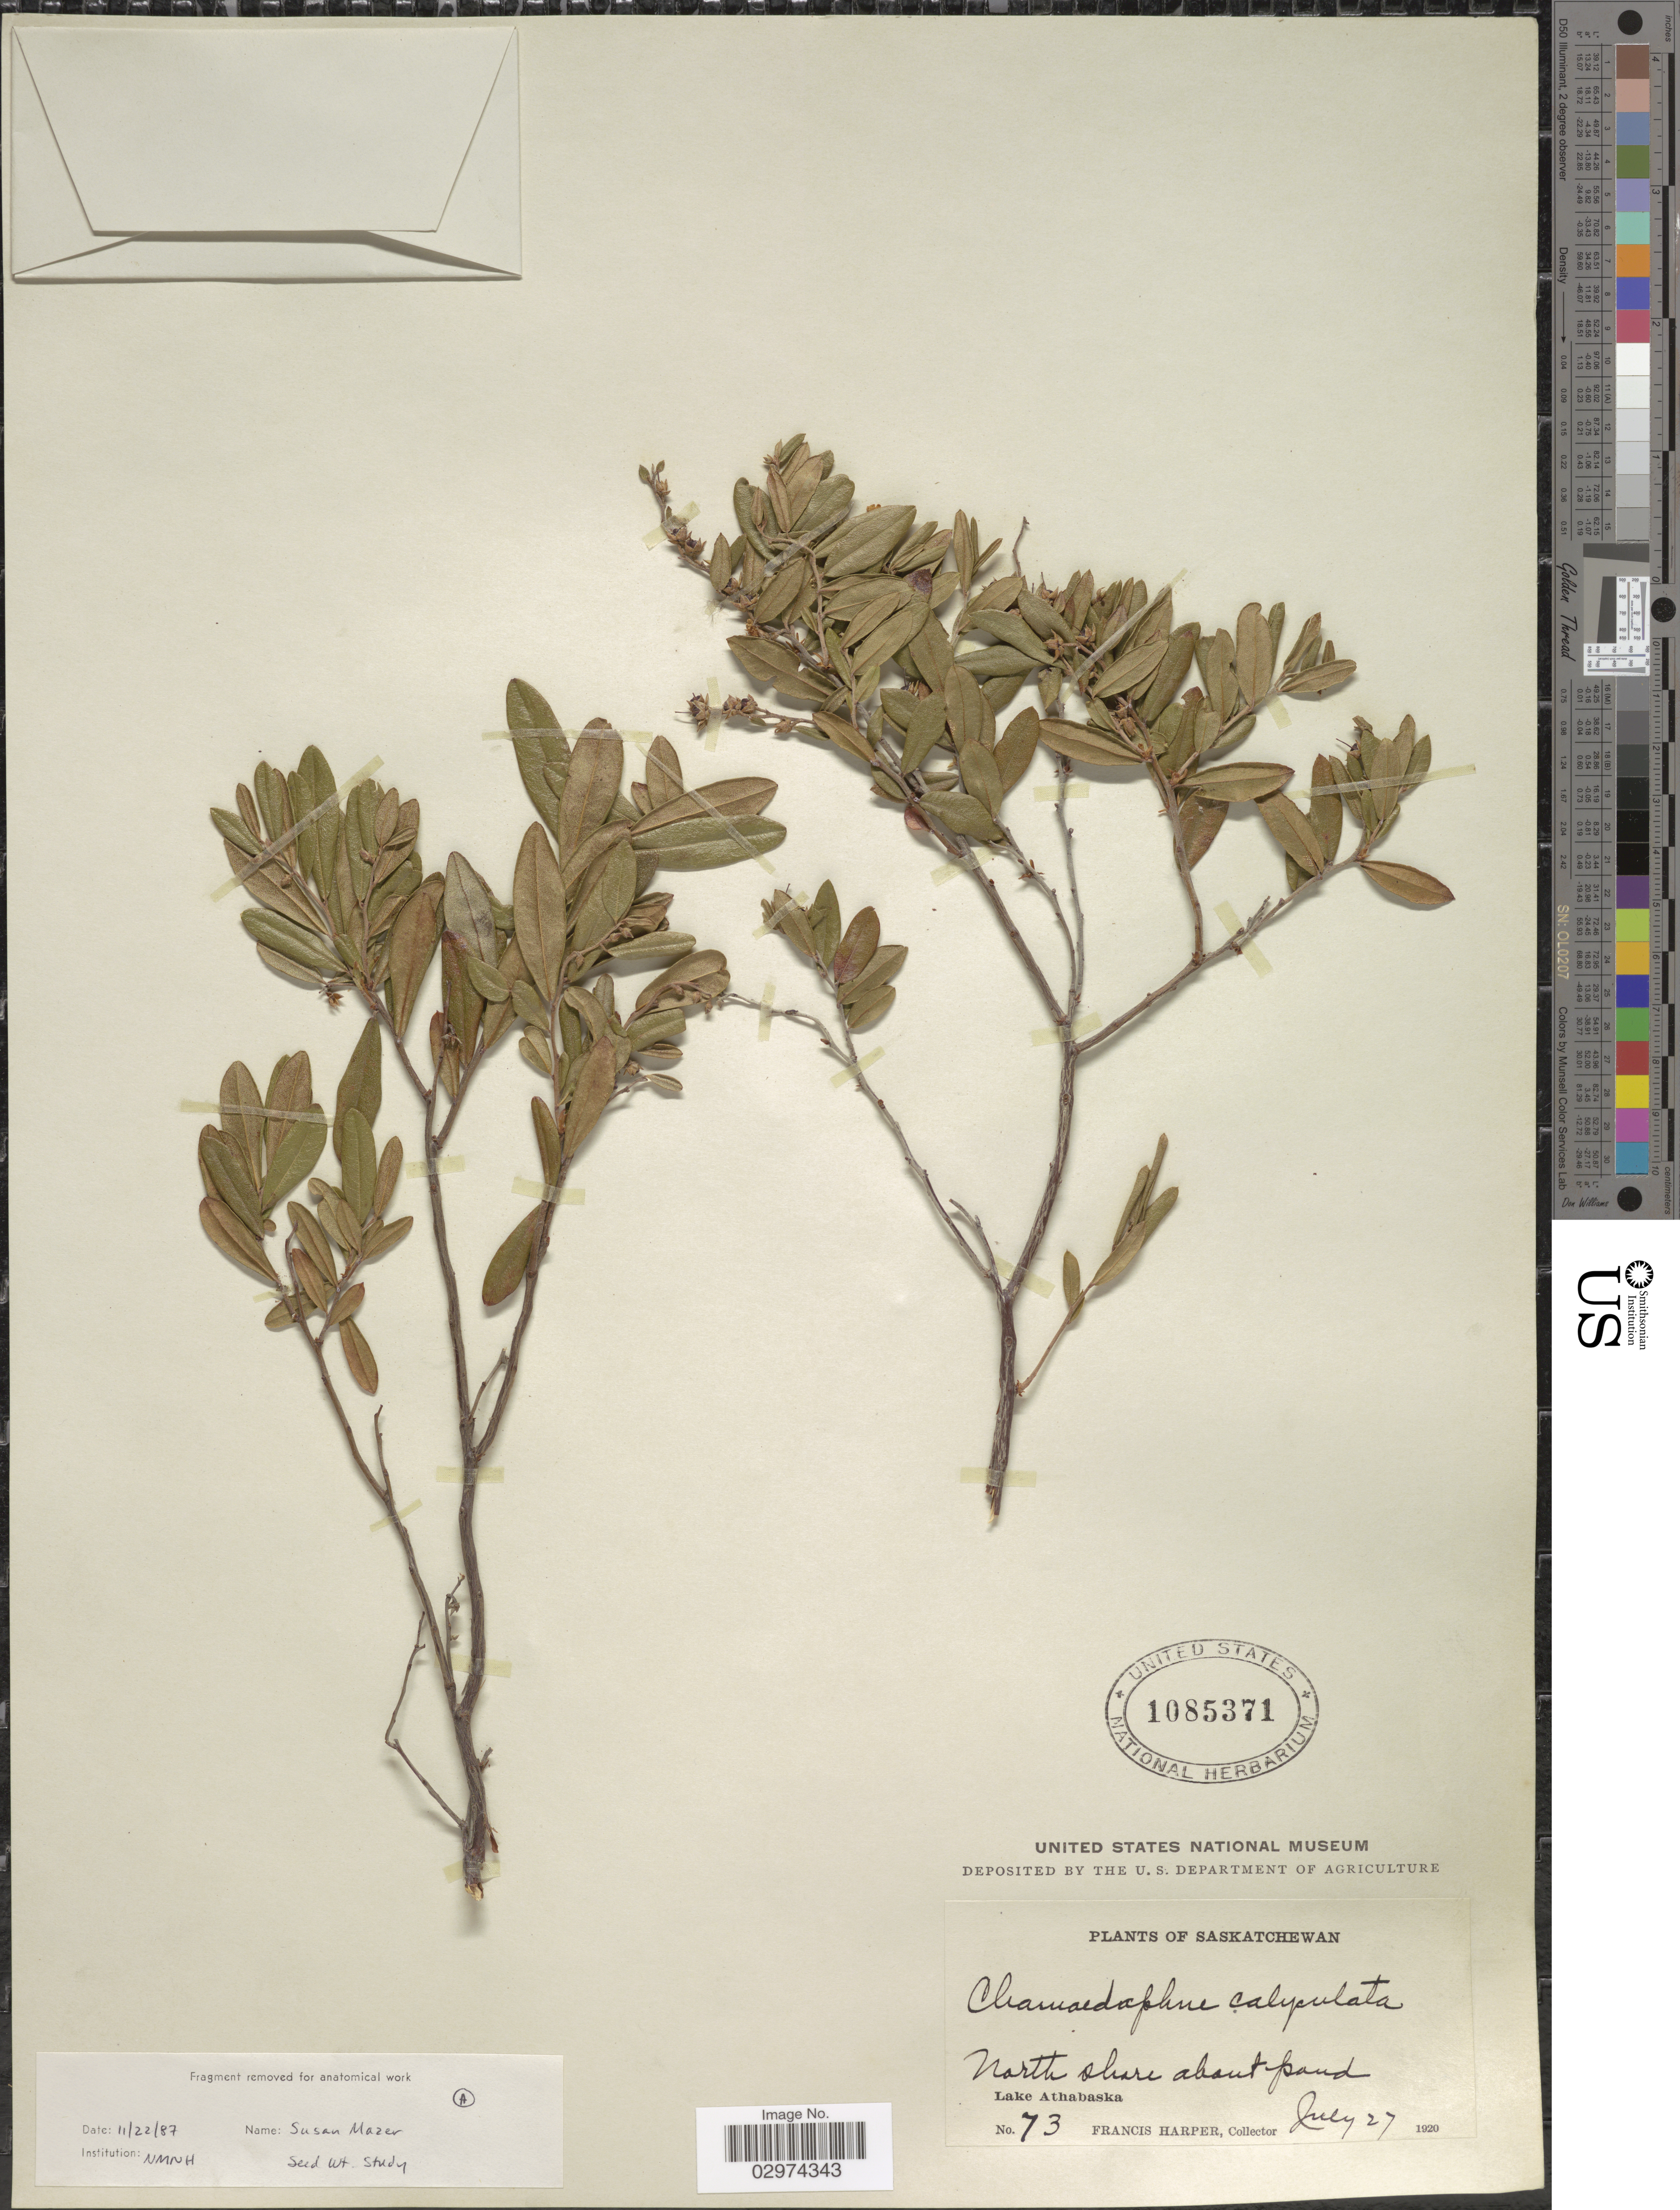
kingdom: Plantae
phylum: Tracheophyta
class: Magnoliopsida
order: Ericales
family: Ericaceae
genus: Chamaedaphne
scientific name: Chamaedaphne calyculata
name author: (L.) Moench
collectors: F. Harper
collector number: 73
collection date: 1920-07-27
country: Canada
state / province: Saskatchewan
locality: Lake Athabaska.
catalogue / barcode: US 1085371